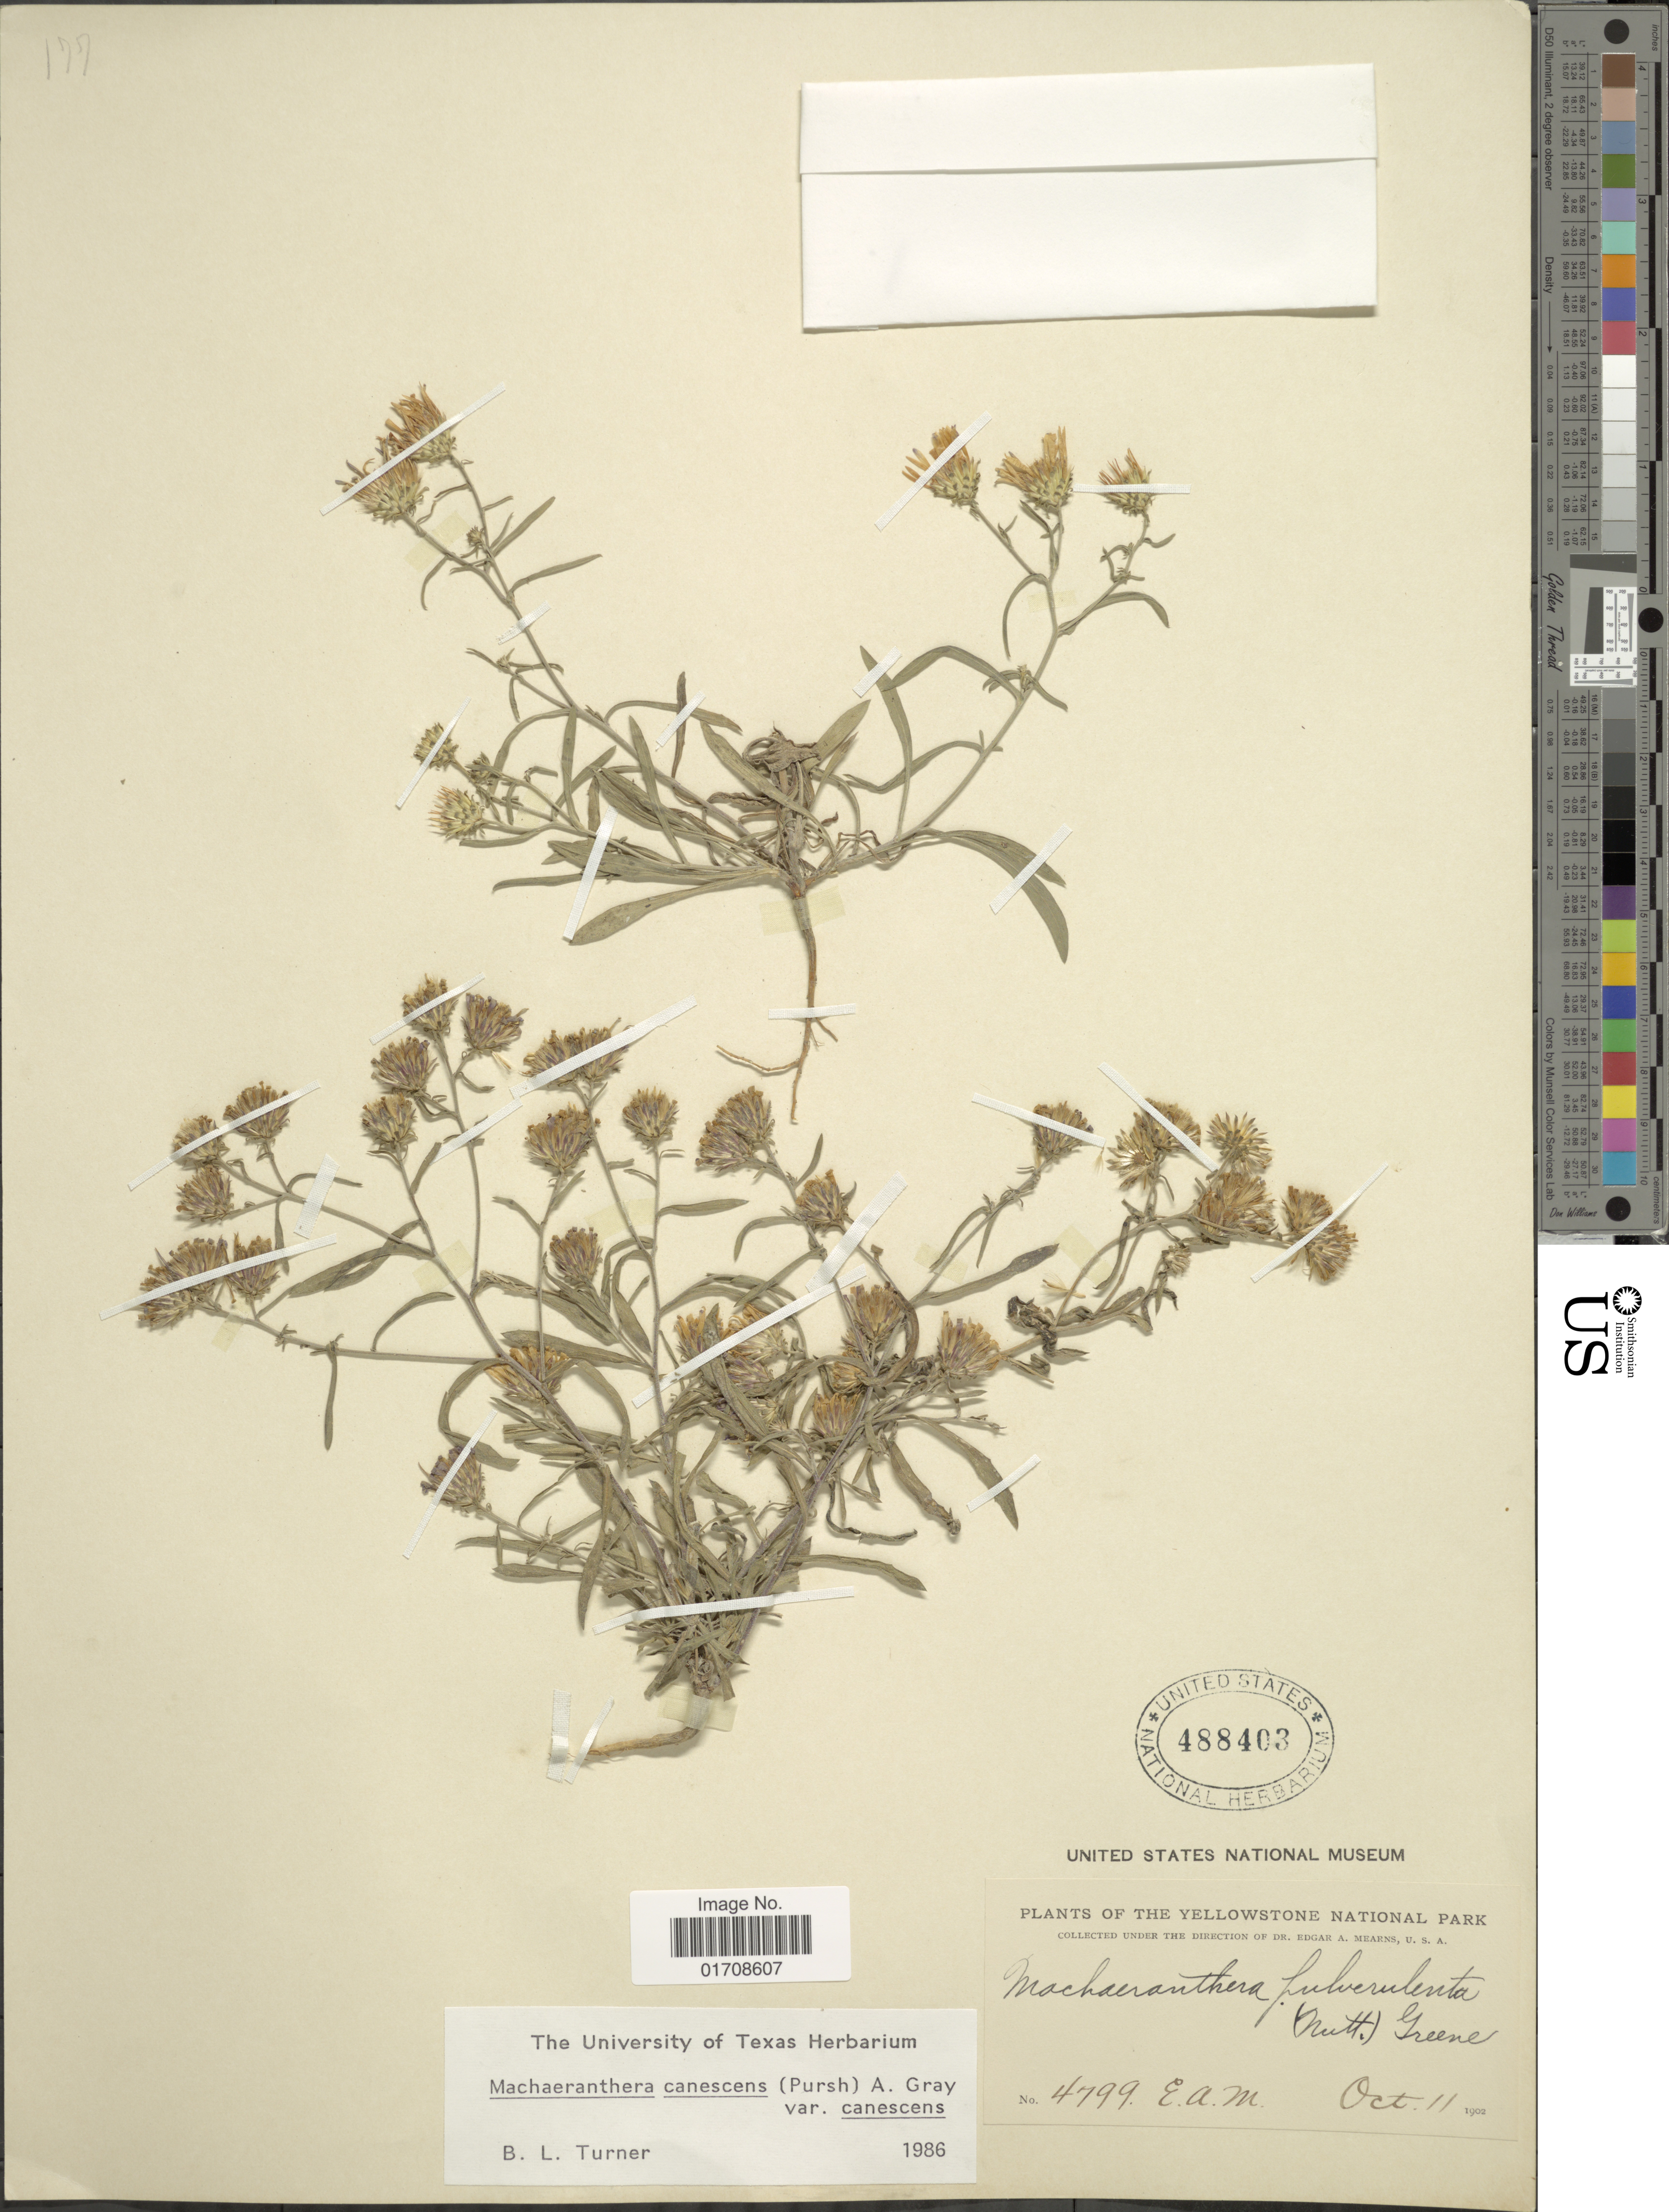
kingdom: Plantae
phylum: Tracheophyta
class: Magnoliopsida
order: Asterales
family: Asteraceae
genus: Machaeranthera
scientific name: Machaeranthera canescens var. canescens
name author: (Pursh) A. Gray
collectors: E. A. Mearns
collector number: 4799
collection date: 1902-10-11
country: United States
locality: Yellowstone National Park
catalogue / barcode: US 488403